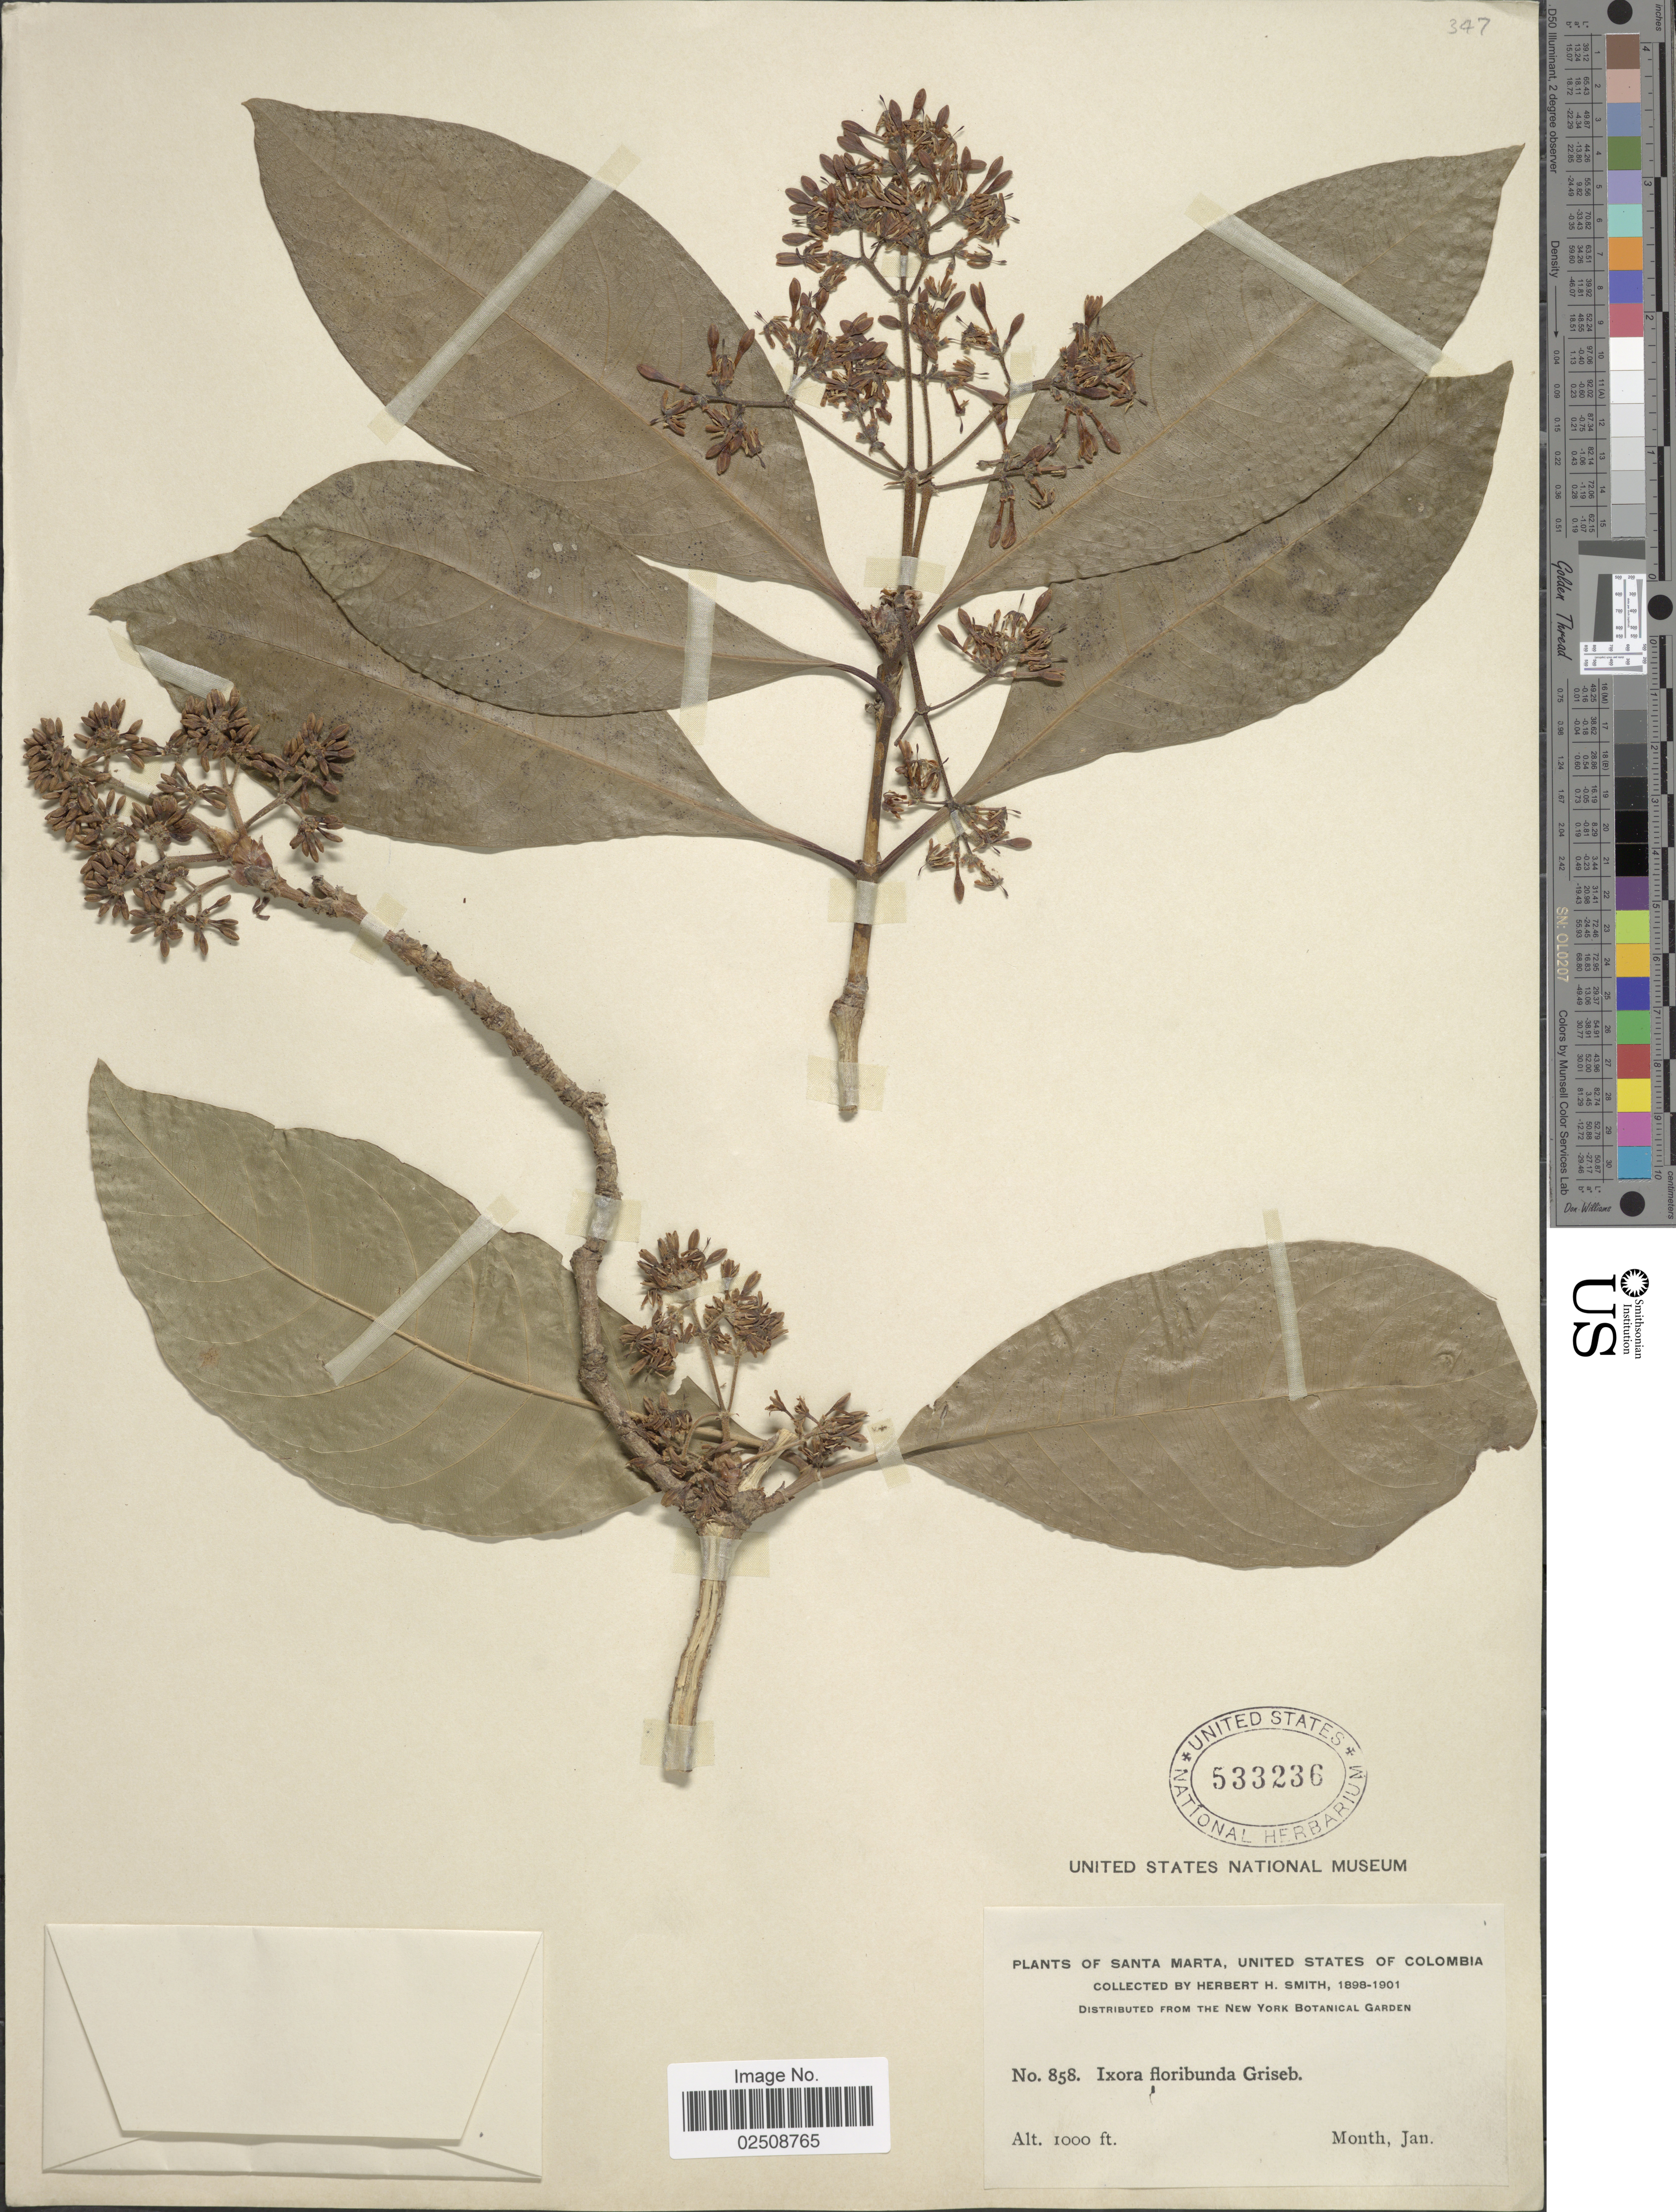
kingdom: Plantae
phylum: Tracheophyta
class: Magnoliopsida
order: Gentianales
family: Rubiaceae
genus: Ixora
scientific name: Ixora floribunda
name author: (A. Rich.) Griseb.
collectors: Herbert H. Smith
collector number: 858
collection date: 1898-01/1901-01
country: Colombia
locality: Santa Marta, United States of Colombia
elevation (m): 305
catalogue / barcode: US 533236